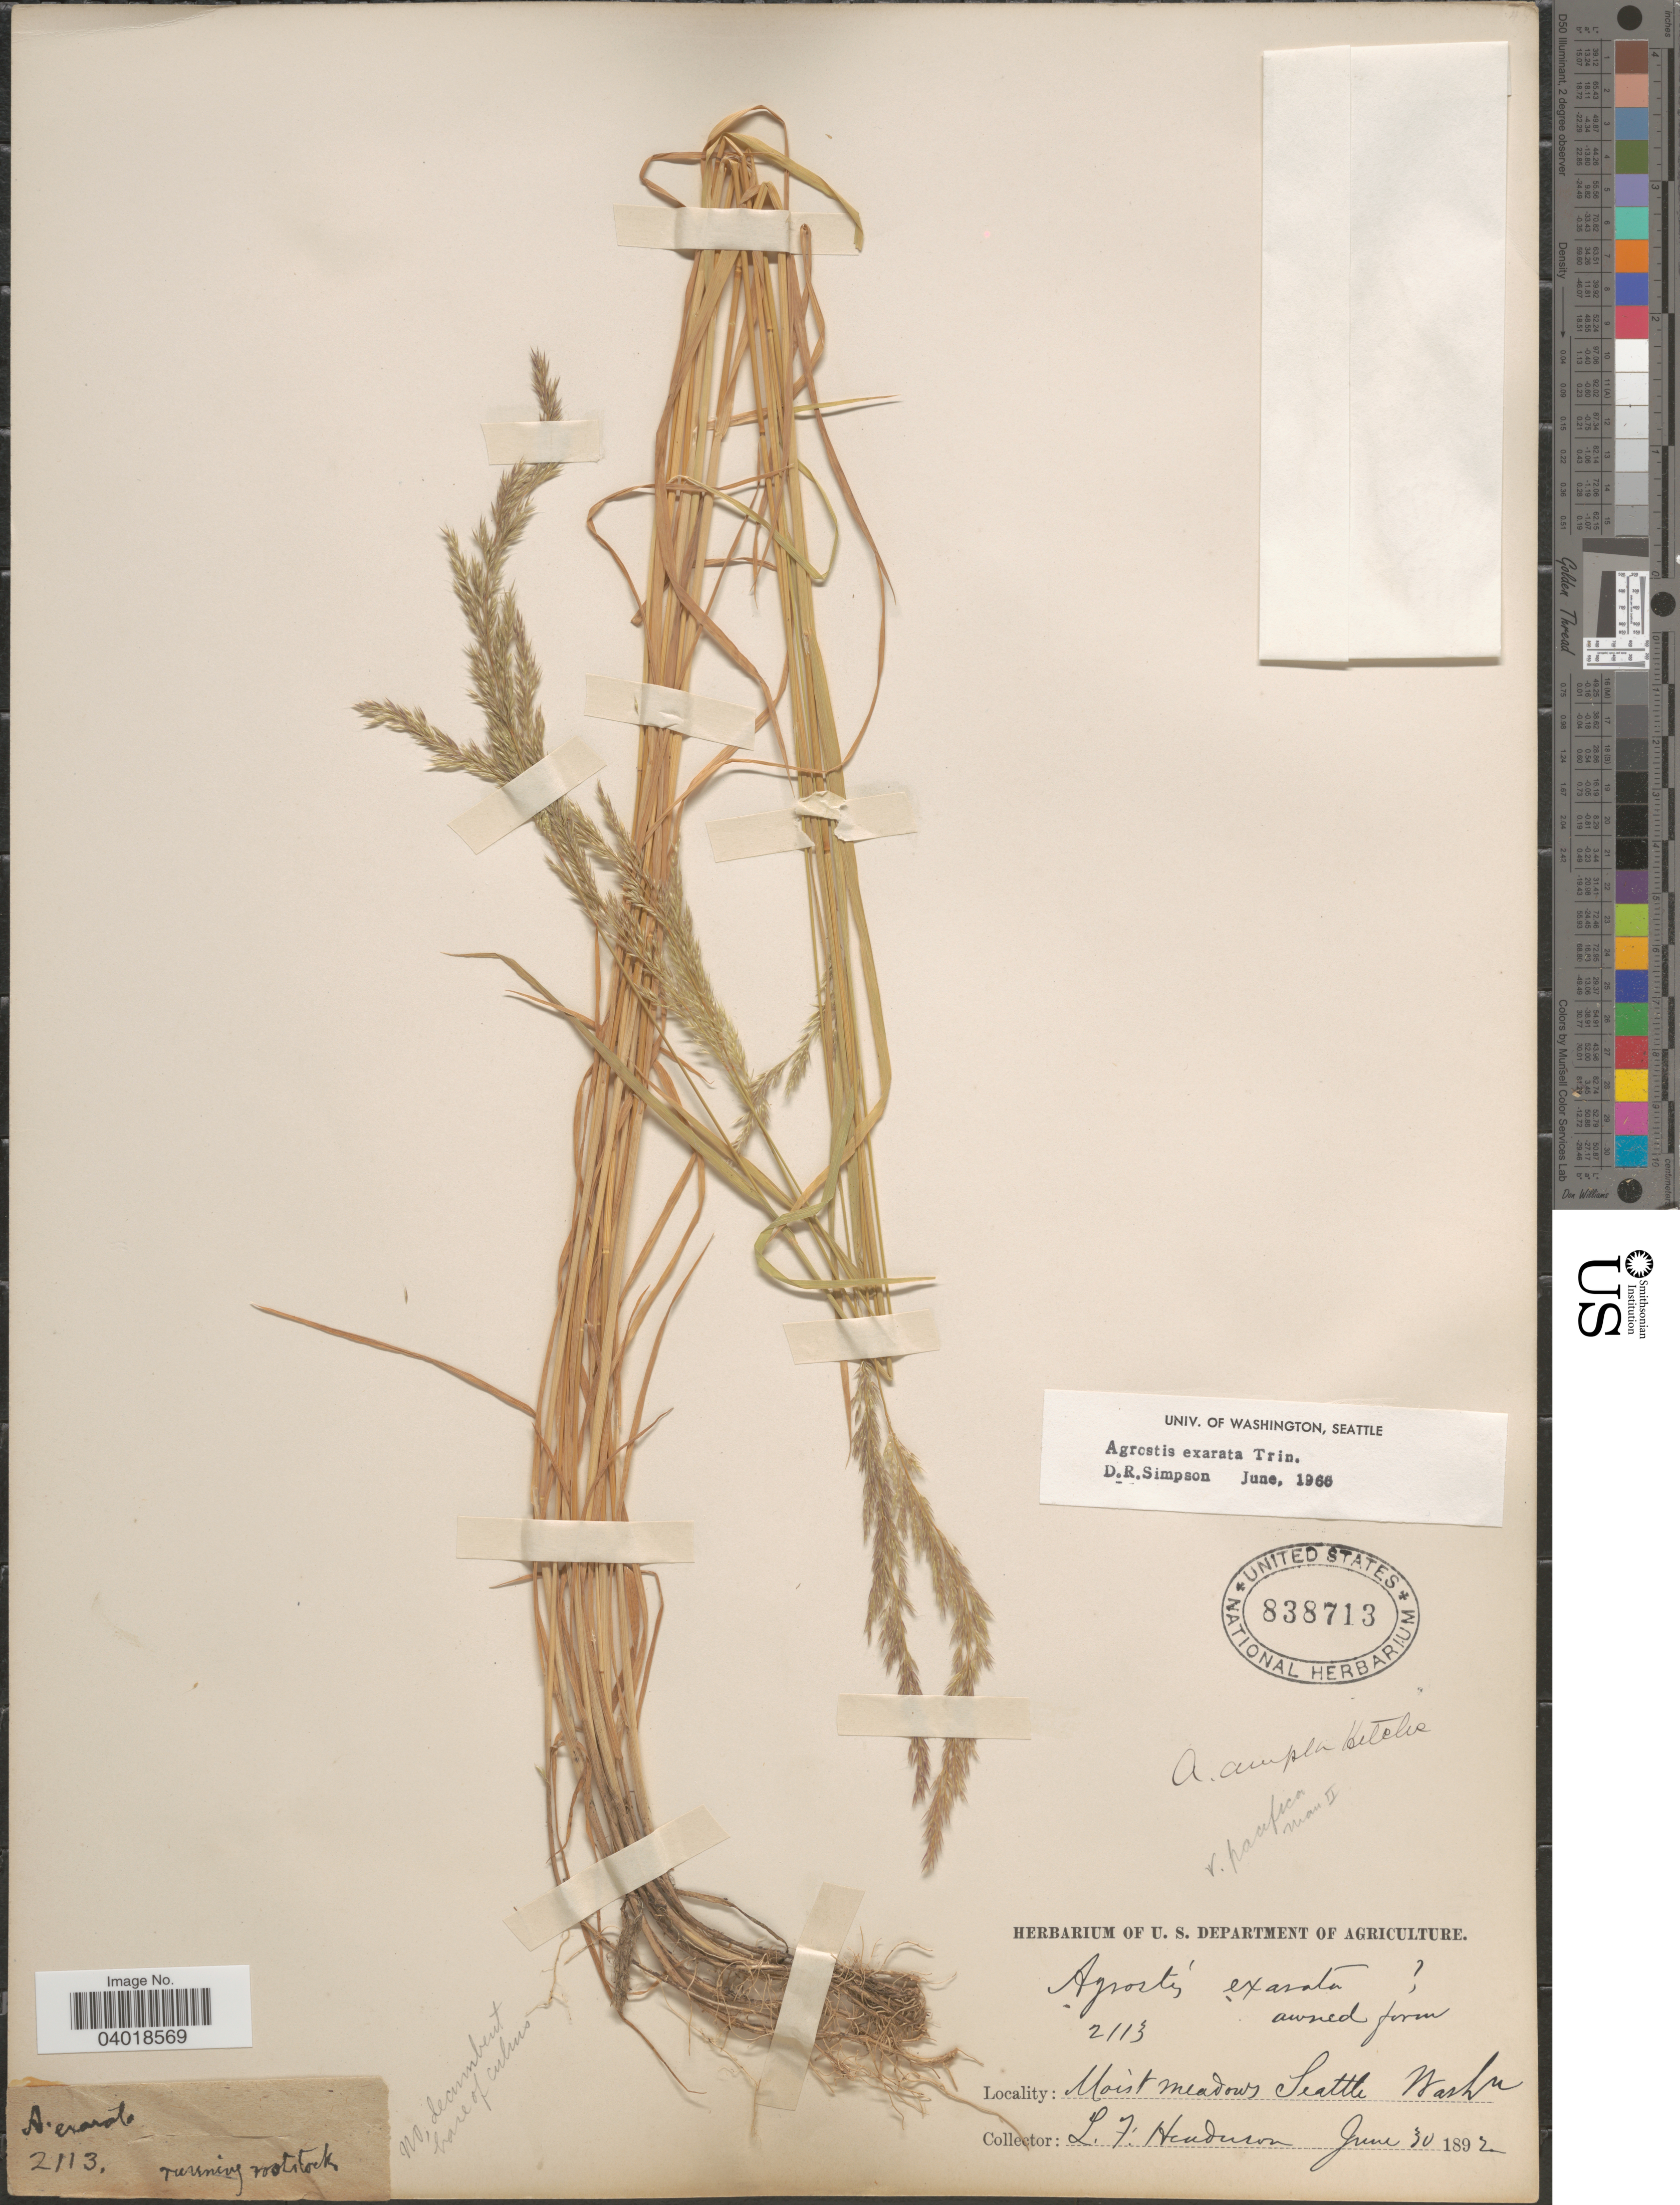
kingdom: Plantae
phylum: Tracheophyta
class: Liliopsida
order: Poales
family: Poaceae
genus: Agrostis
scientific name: Agrostis exarata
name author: Trin.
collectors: L. Henderson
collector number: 2113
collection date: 1892-06-30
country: United States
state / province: Washington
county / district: King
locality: Moist Meadows Seattle.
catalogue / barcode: US 838713